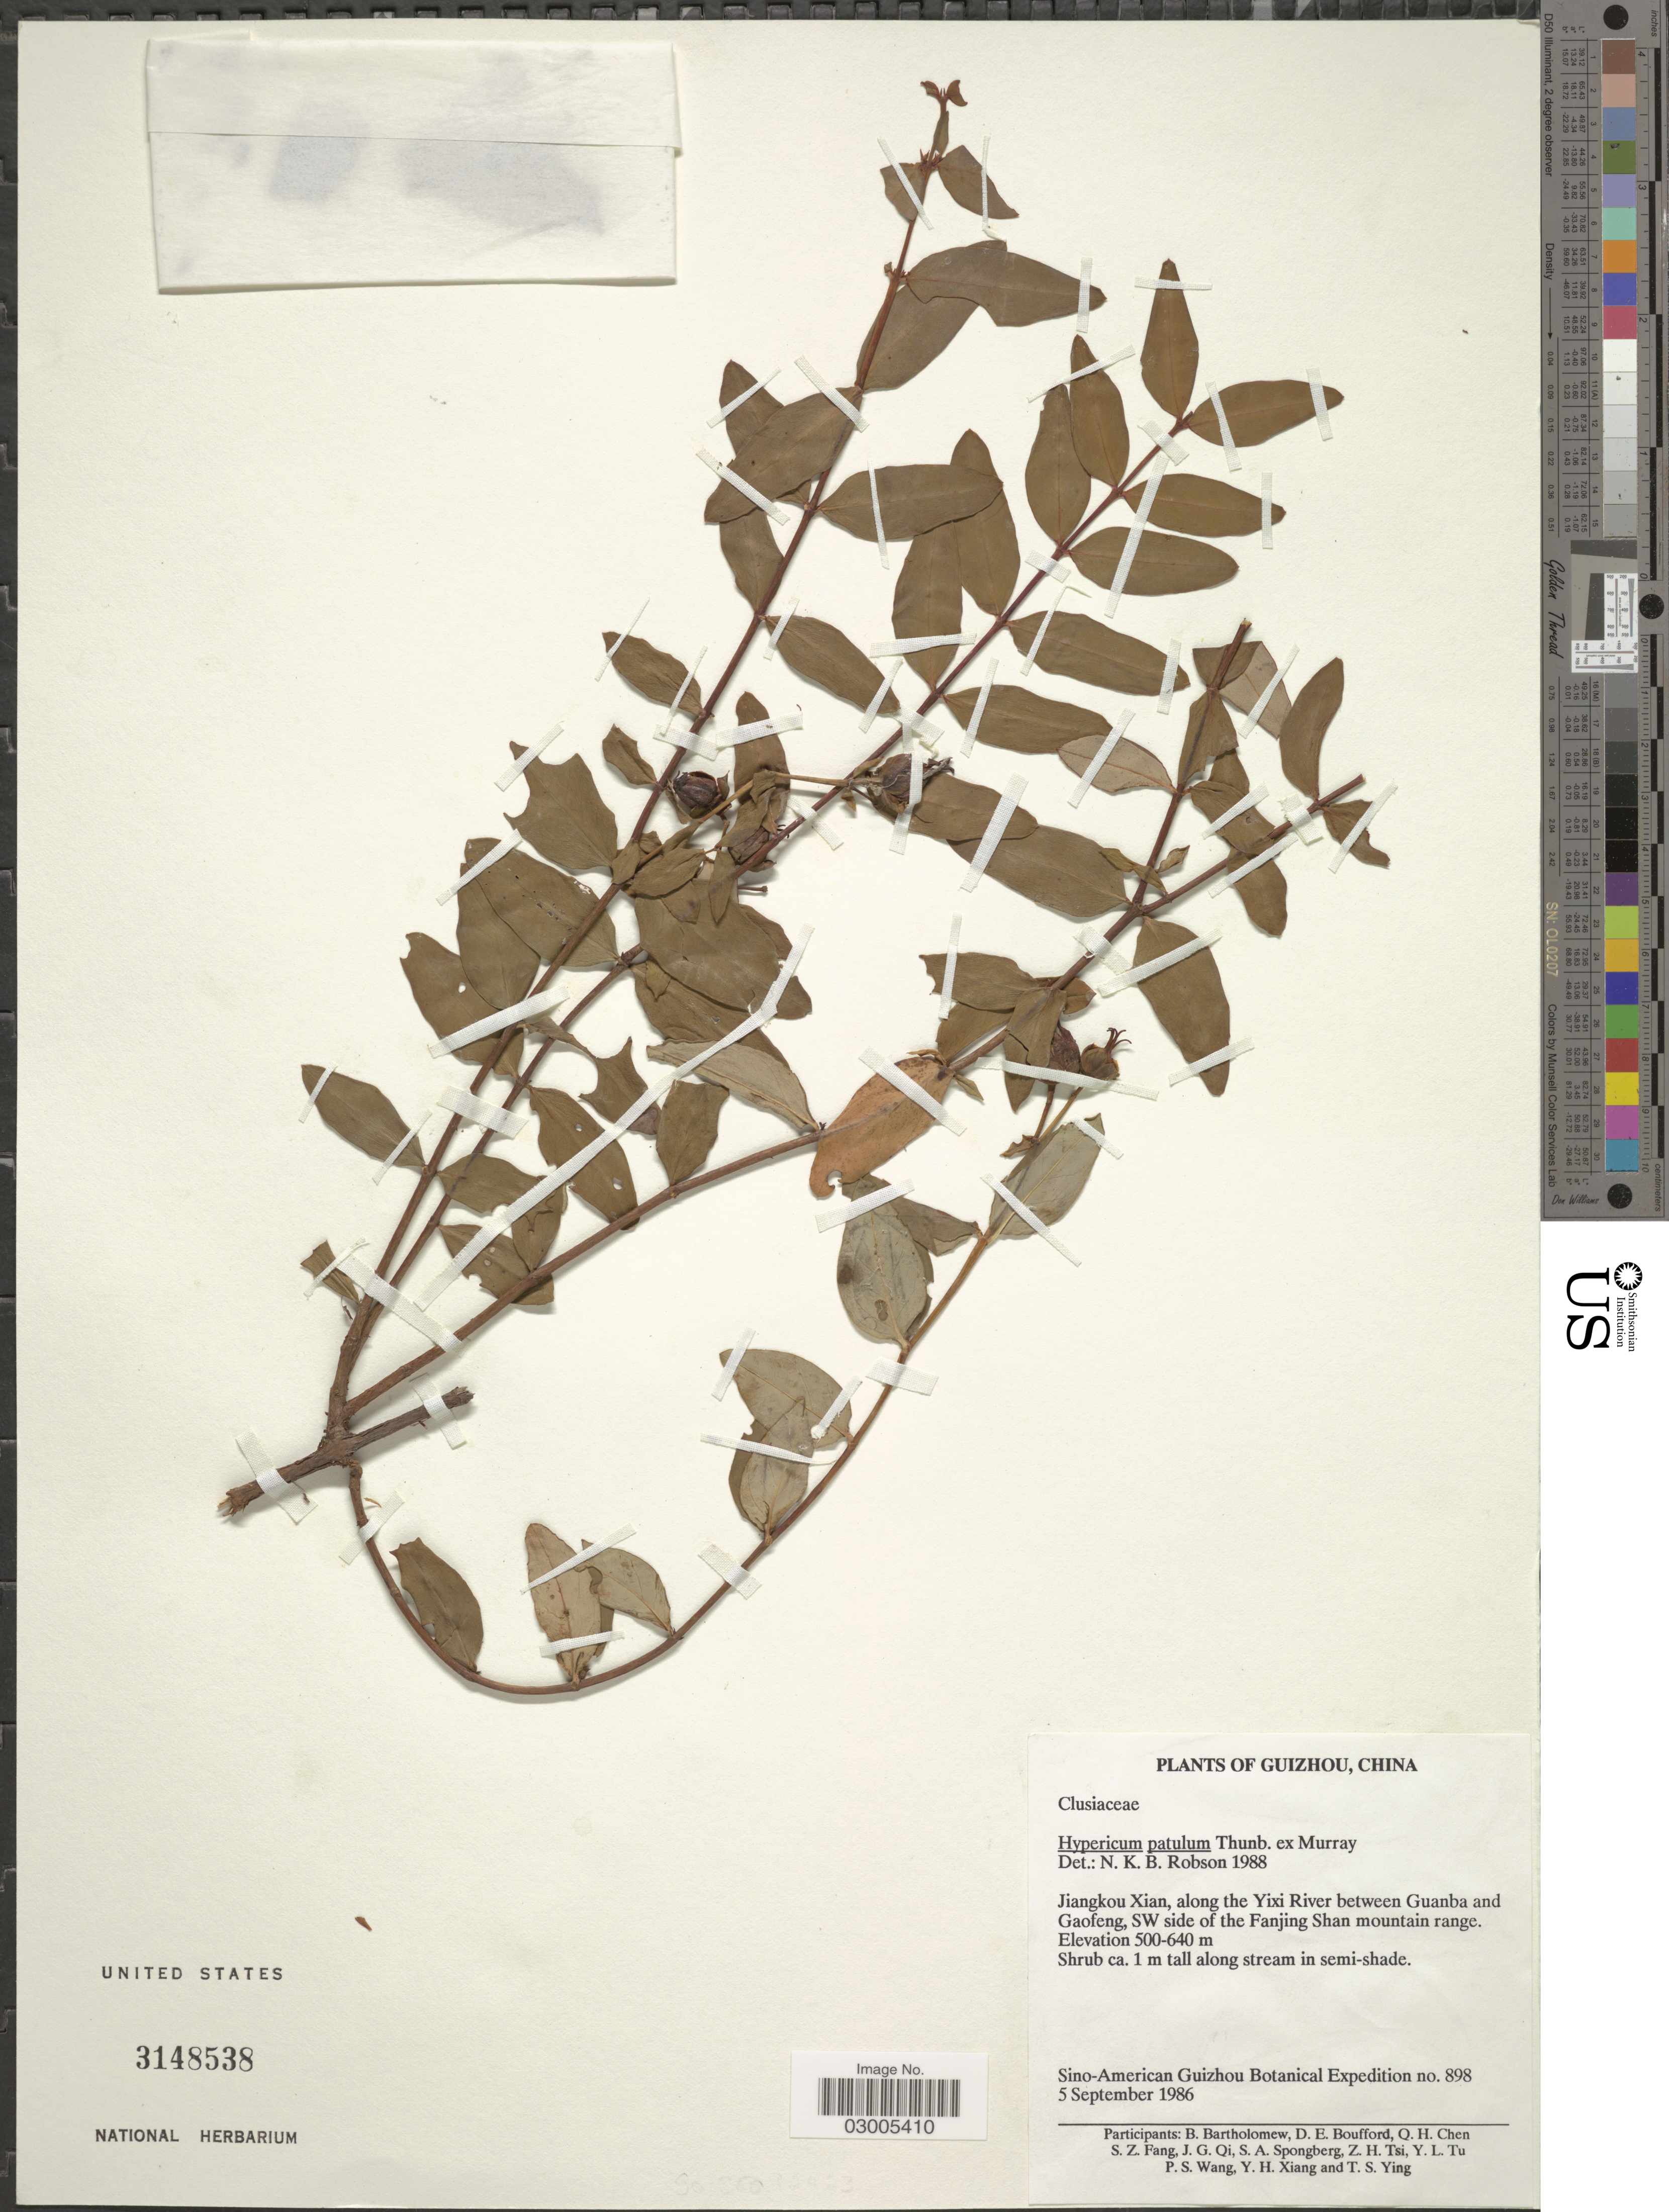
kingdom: Plantae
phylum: Tracheophyta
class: Magnoliopsida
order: Malpighiales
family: Hypericaceae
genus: Hypericum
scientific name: Hypericum patulum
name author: Thunb.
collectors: Sino-Amer. Guizhou Bot. Exped.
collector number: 898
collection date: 1986-09-05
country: China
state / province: Guizhou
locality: Jiangkou Xian, along the Yixi River between Guanba and Gaofeng, SW side of the Fanjing Shan mountain range.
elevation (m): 500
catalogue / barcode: US 3148538